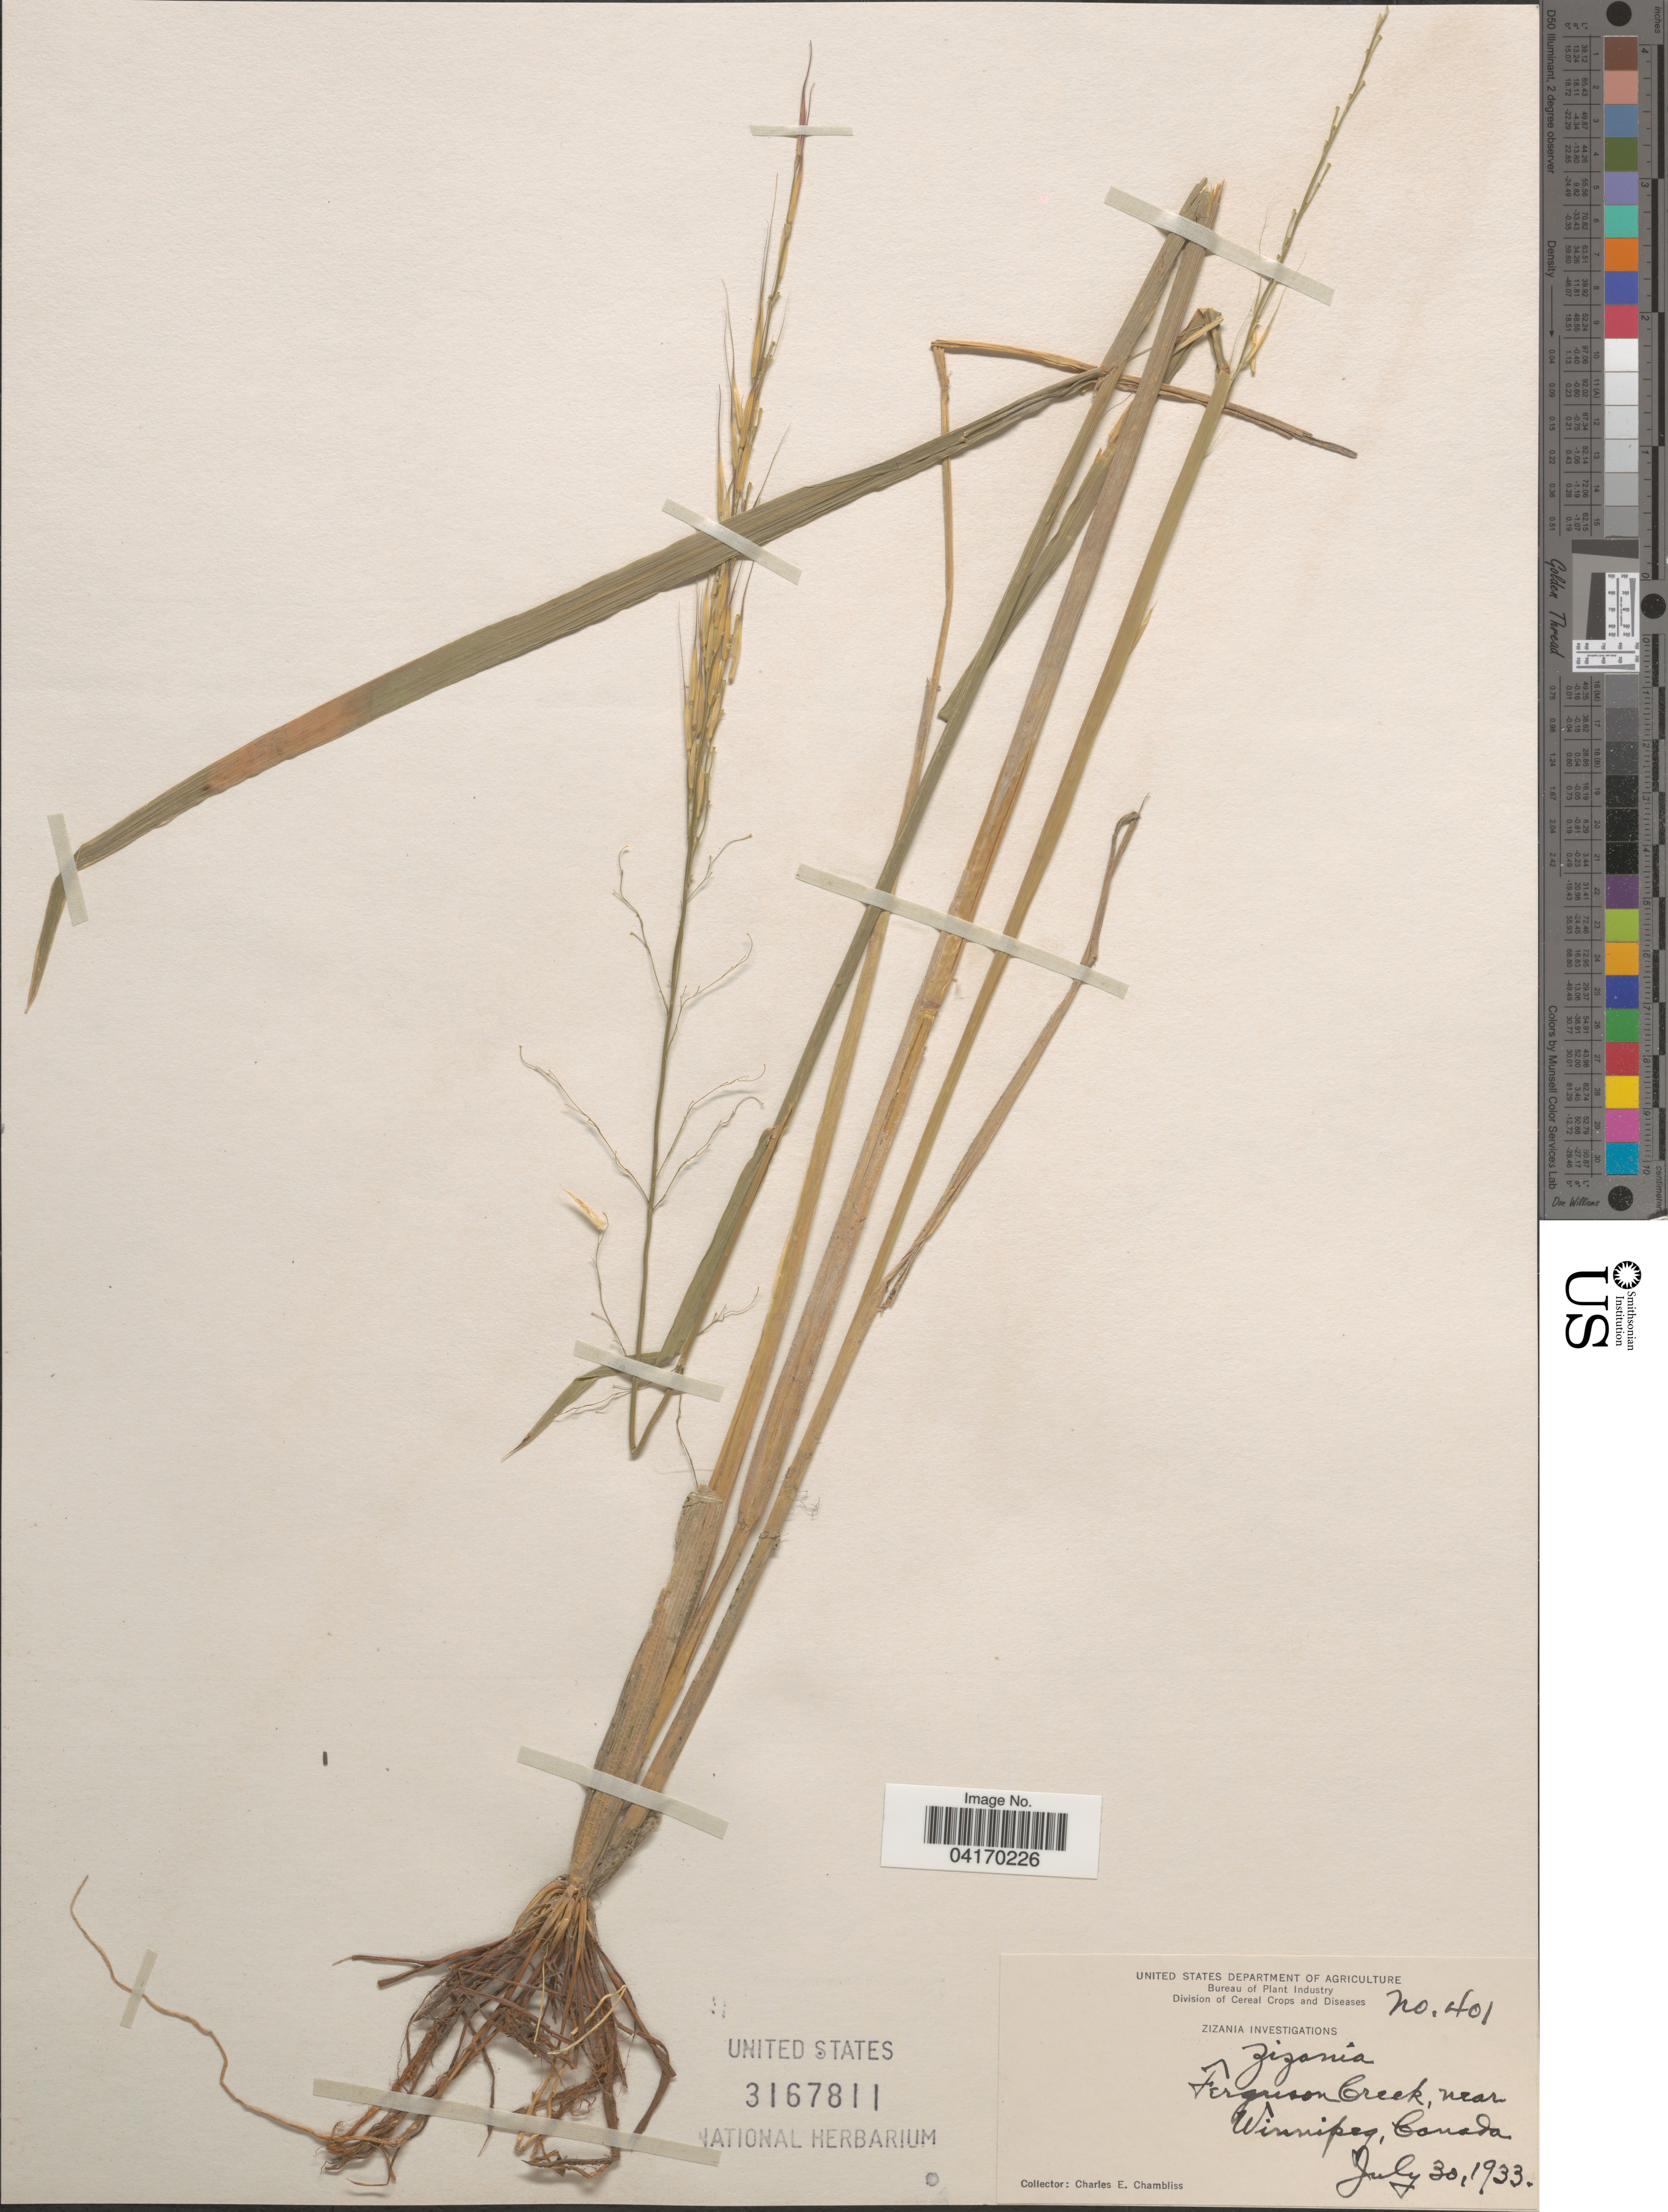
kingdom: Plantae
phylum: Tracheophyta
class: Liliopsida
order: Poales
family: Poaceae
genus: Zizania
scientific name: Zizania palustris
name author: L.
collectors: C. Chambliss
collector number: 401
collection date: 1933-07-30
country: Canada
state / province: Manitoba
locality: Ferguson Creek near Winnipeg.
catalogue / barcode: US 3167811